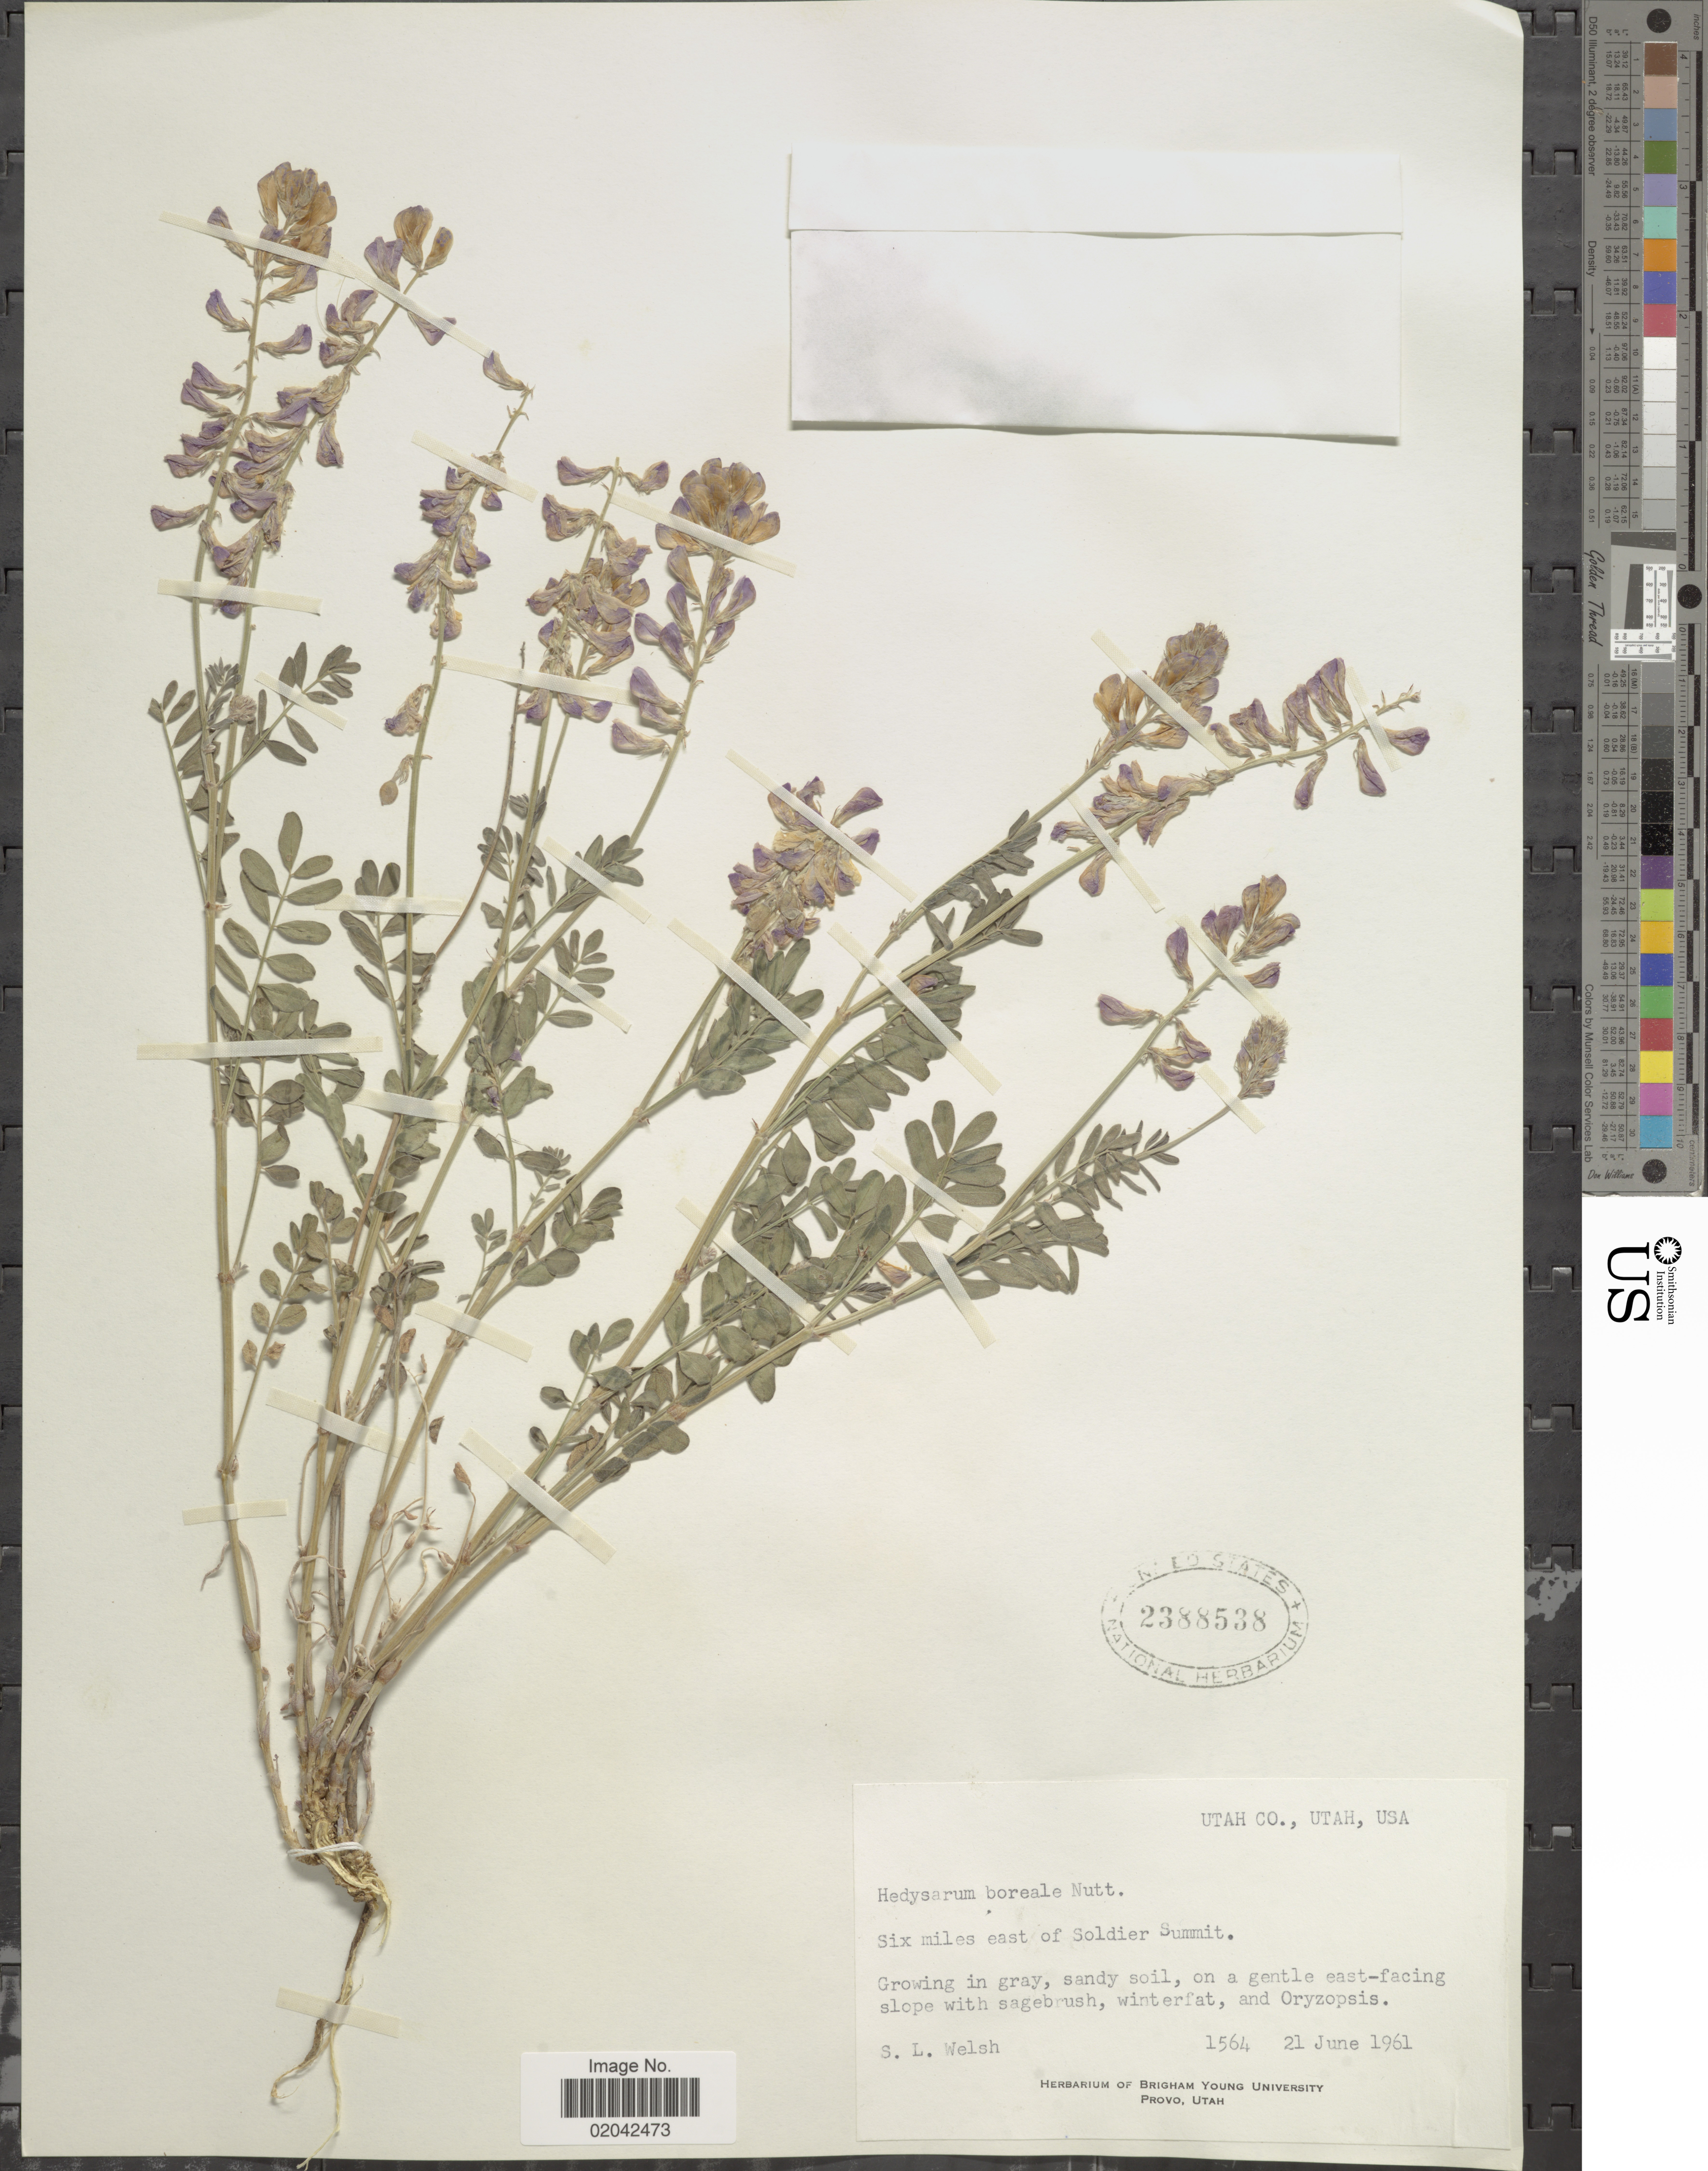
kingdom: Plantae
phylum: Tracheophyta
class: Magnoliopsida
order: Fabales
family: Fabaceae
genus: Hedysarum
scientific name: Hedysarum boreale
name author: Nutt.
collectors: S. Welsh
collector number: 1564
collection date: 1964-06-21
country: United States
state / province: Utah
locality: Utah Co., USA, Six miles east of Soldier Summit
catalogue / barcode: US 2388538